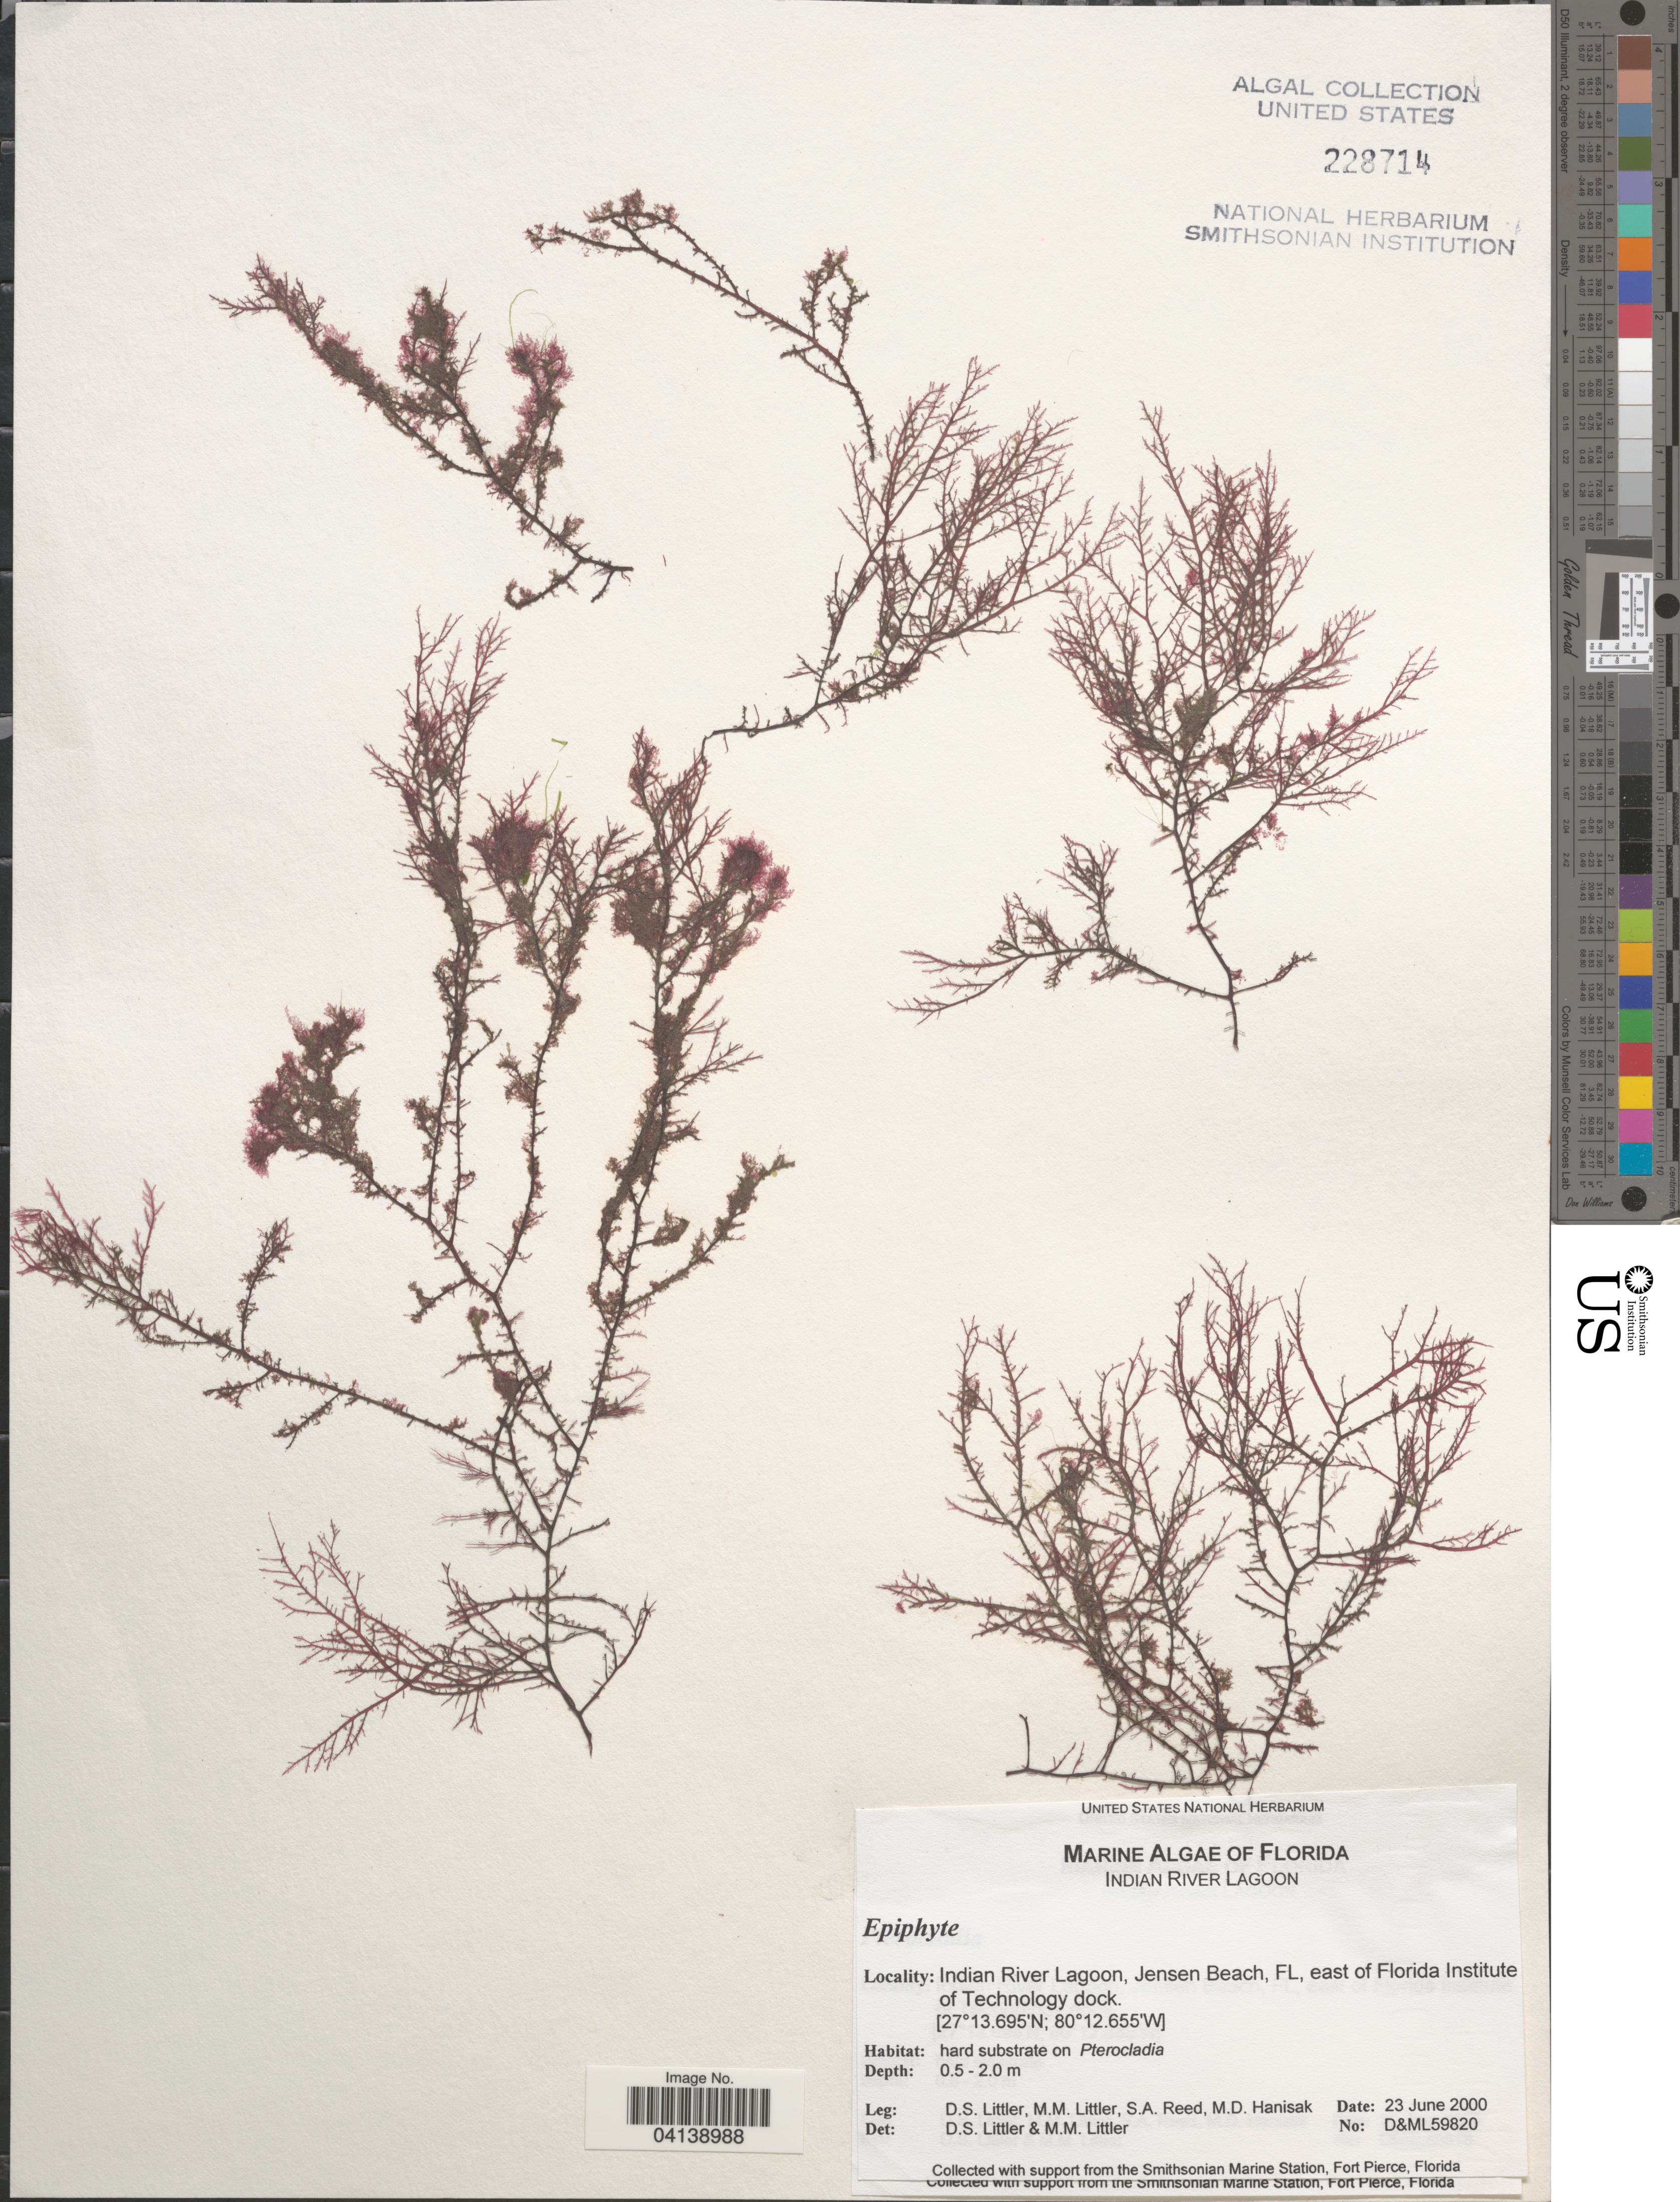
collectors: D. S. Littler, S. Reed & M. Hanisak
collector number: D&ML59820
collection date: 2000-06-23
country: United States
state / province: Florida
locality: Indian River Lagoon, Jensen Beach, east of Florida Institute of Technology dock.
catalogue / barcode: US 228714